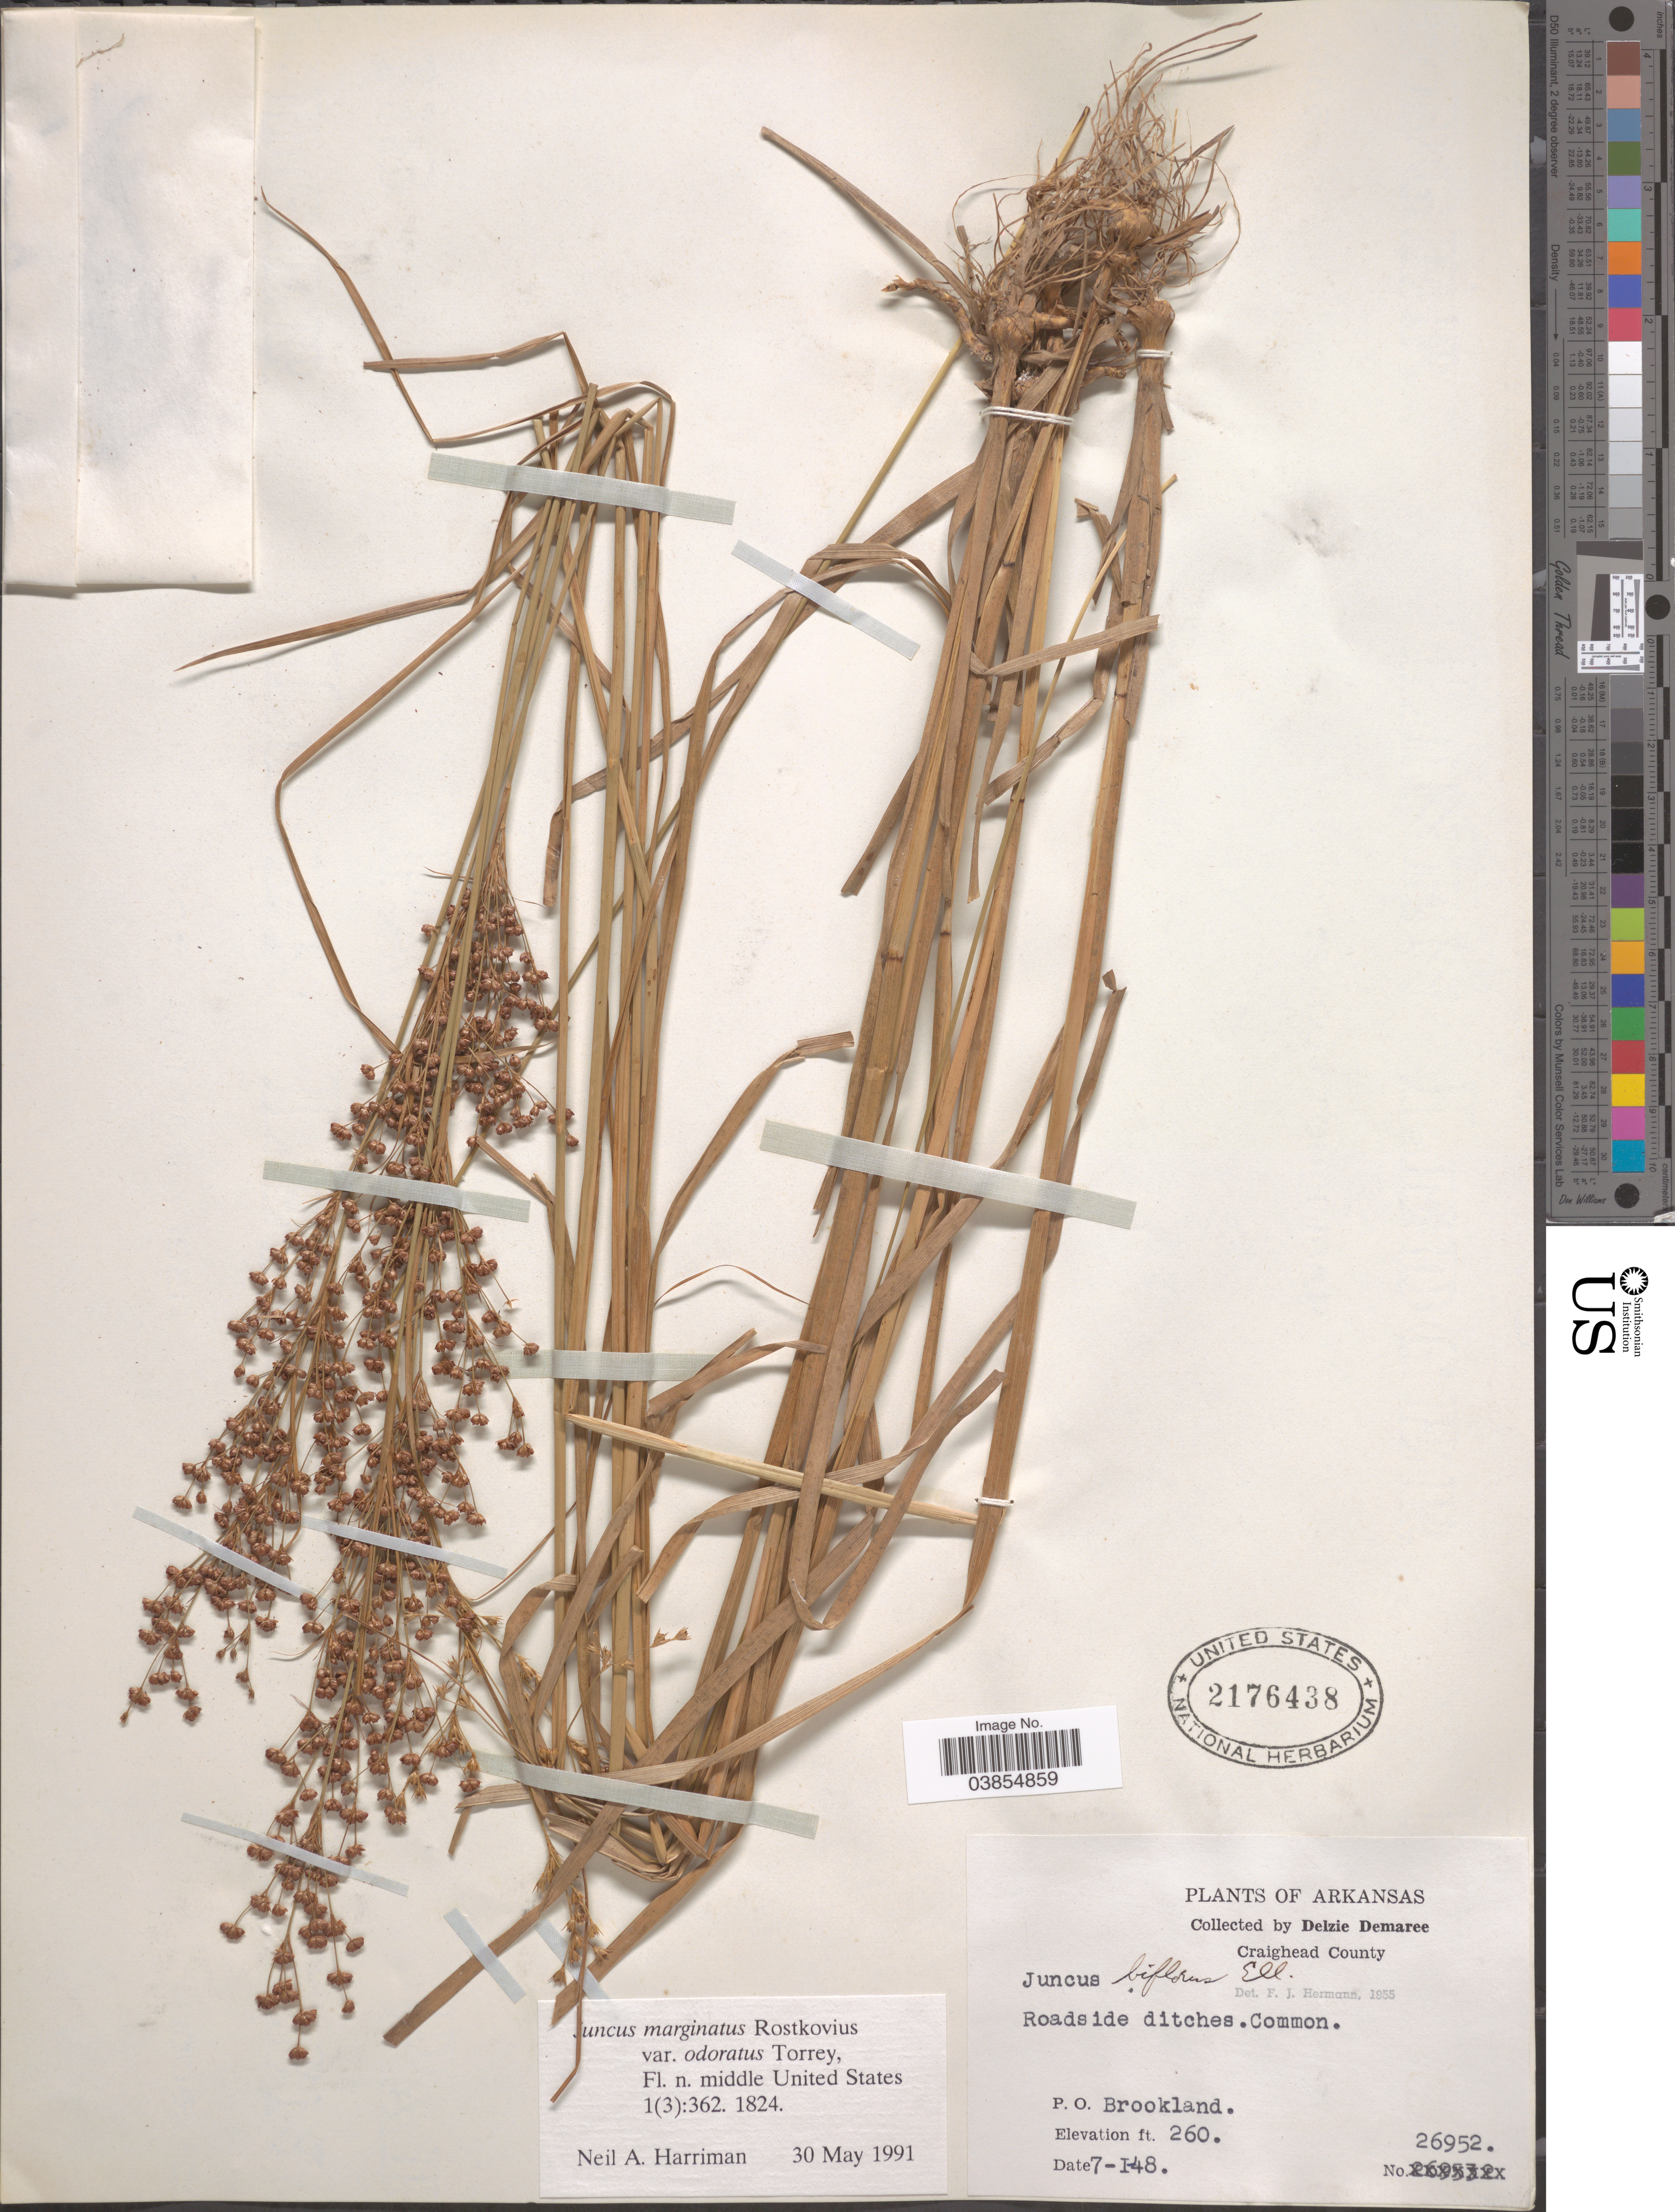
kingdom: Plantae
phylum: Tracheophyta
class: Liliopsida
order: Poales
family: Juncaceae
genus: Juncus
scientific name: Juncus marginatus var. odoratus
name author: Torr.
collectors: D. Demaree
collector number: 26952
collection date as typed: Transcribed d/m/y: 7/1/48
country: United States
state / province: Arkansas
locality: Craighead County. P. O. Brookland.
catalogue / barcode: US 2176438